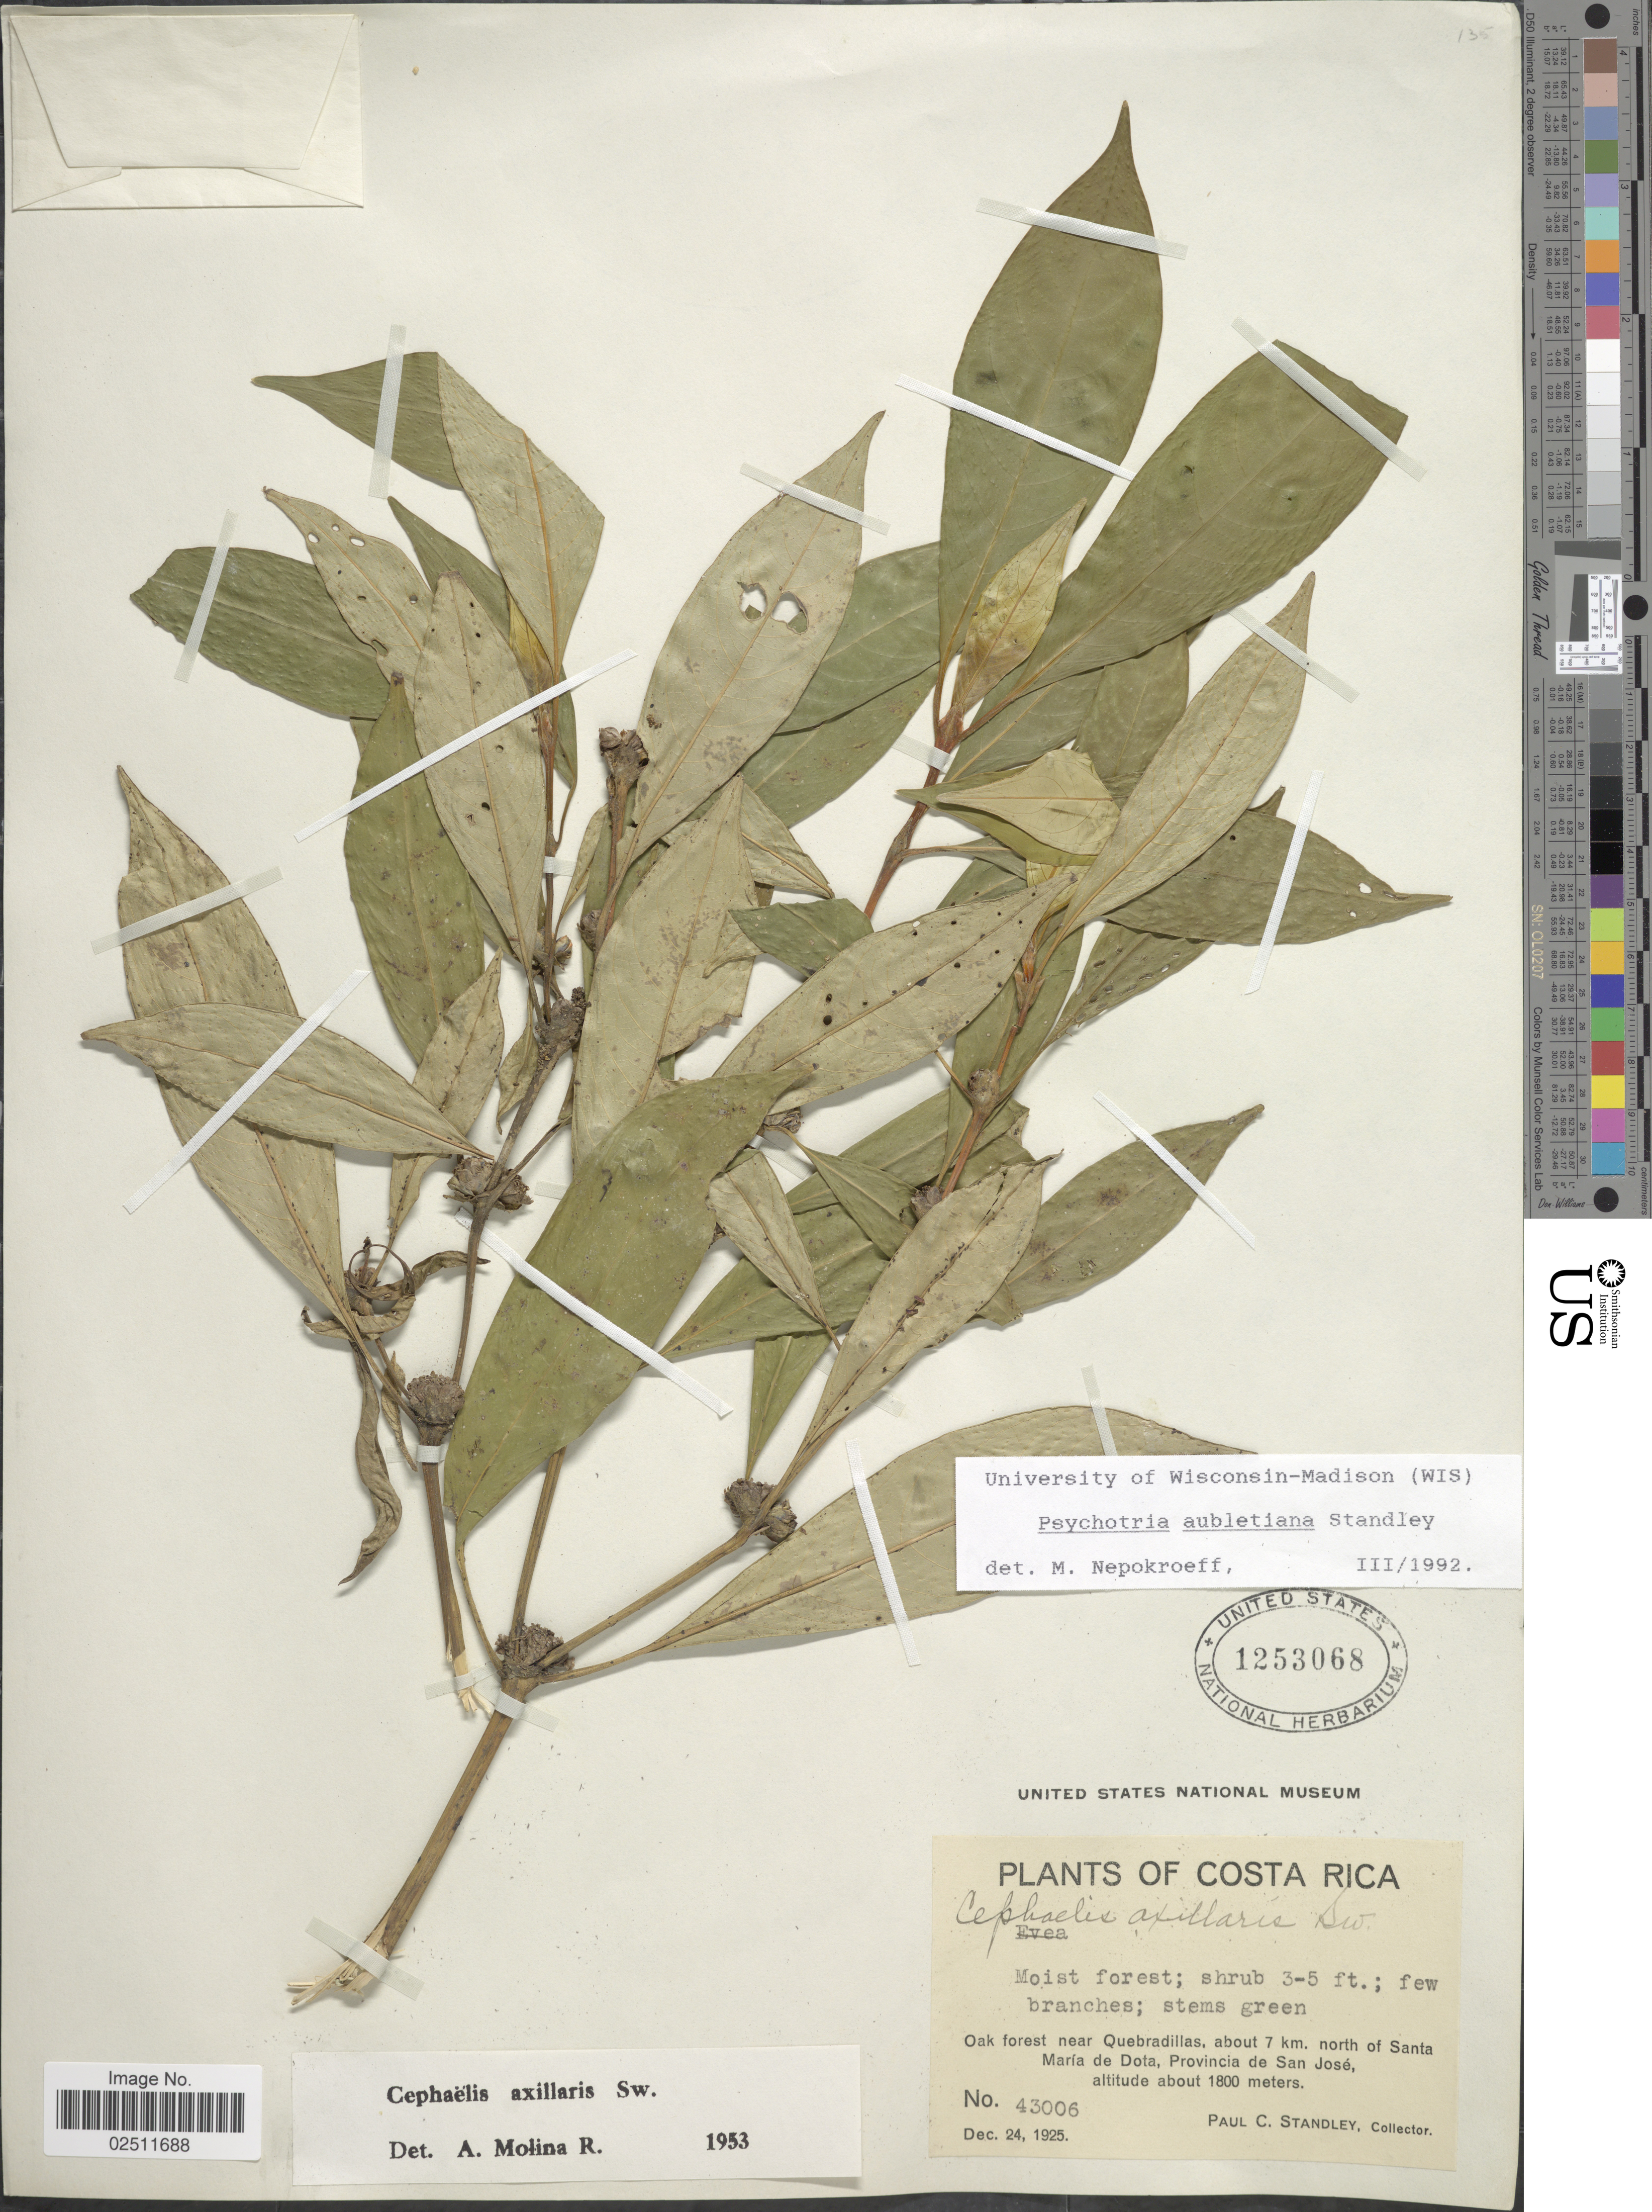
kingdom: Plantae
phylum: Tracheophyta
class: Magnoliopsida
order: Gentianales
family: Rubiaceae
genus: Psychotria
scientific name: Psychotria aubletiana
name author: Steyerm.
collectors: P. C. Standley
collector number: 43006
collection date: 1925-12-24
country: Costa Rica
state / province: San José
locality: Oak forest near Quebradillas, about 7 km. north of Santa María de Dota.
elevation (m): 1800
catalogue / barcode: US 1253068